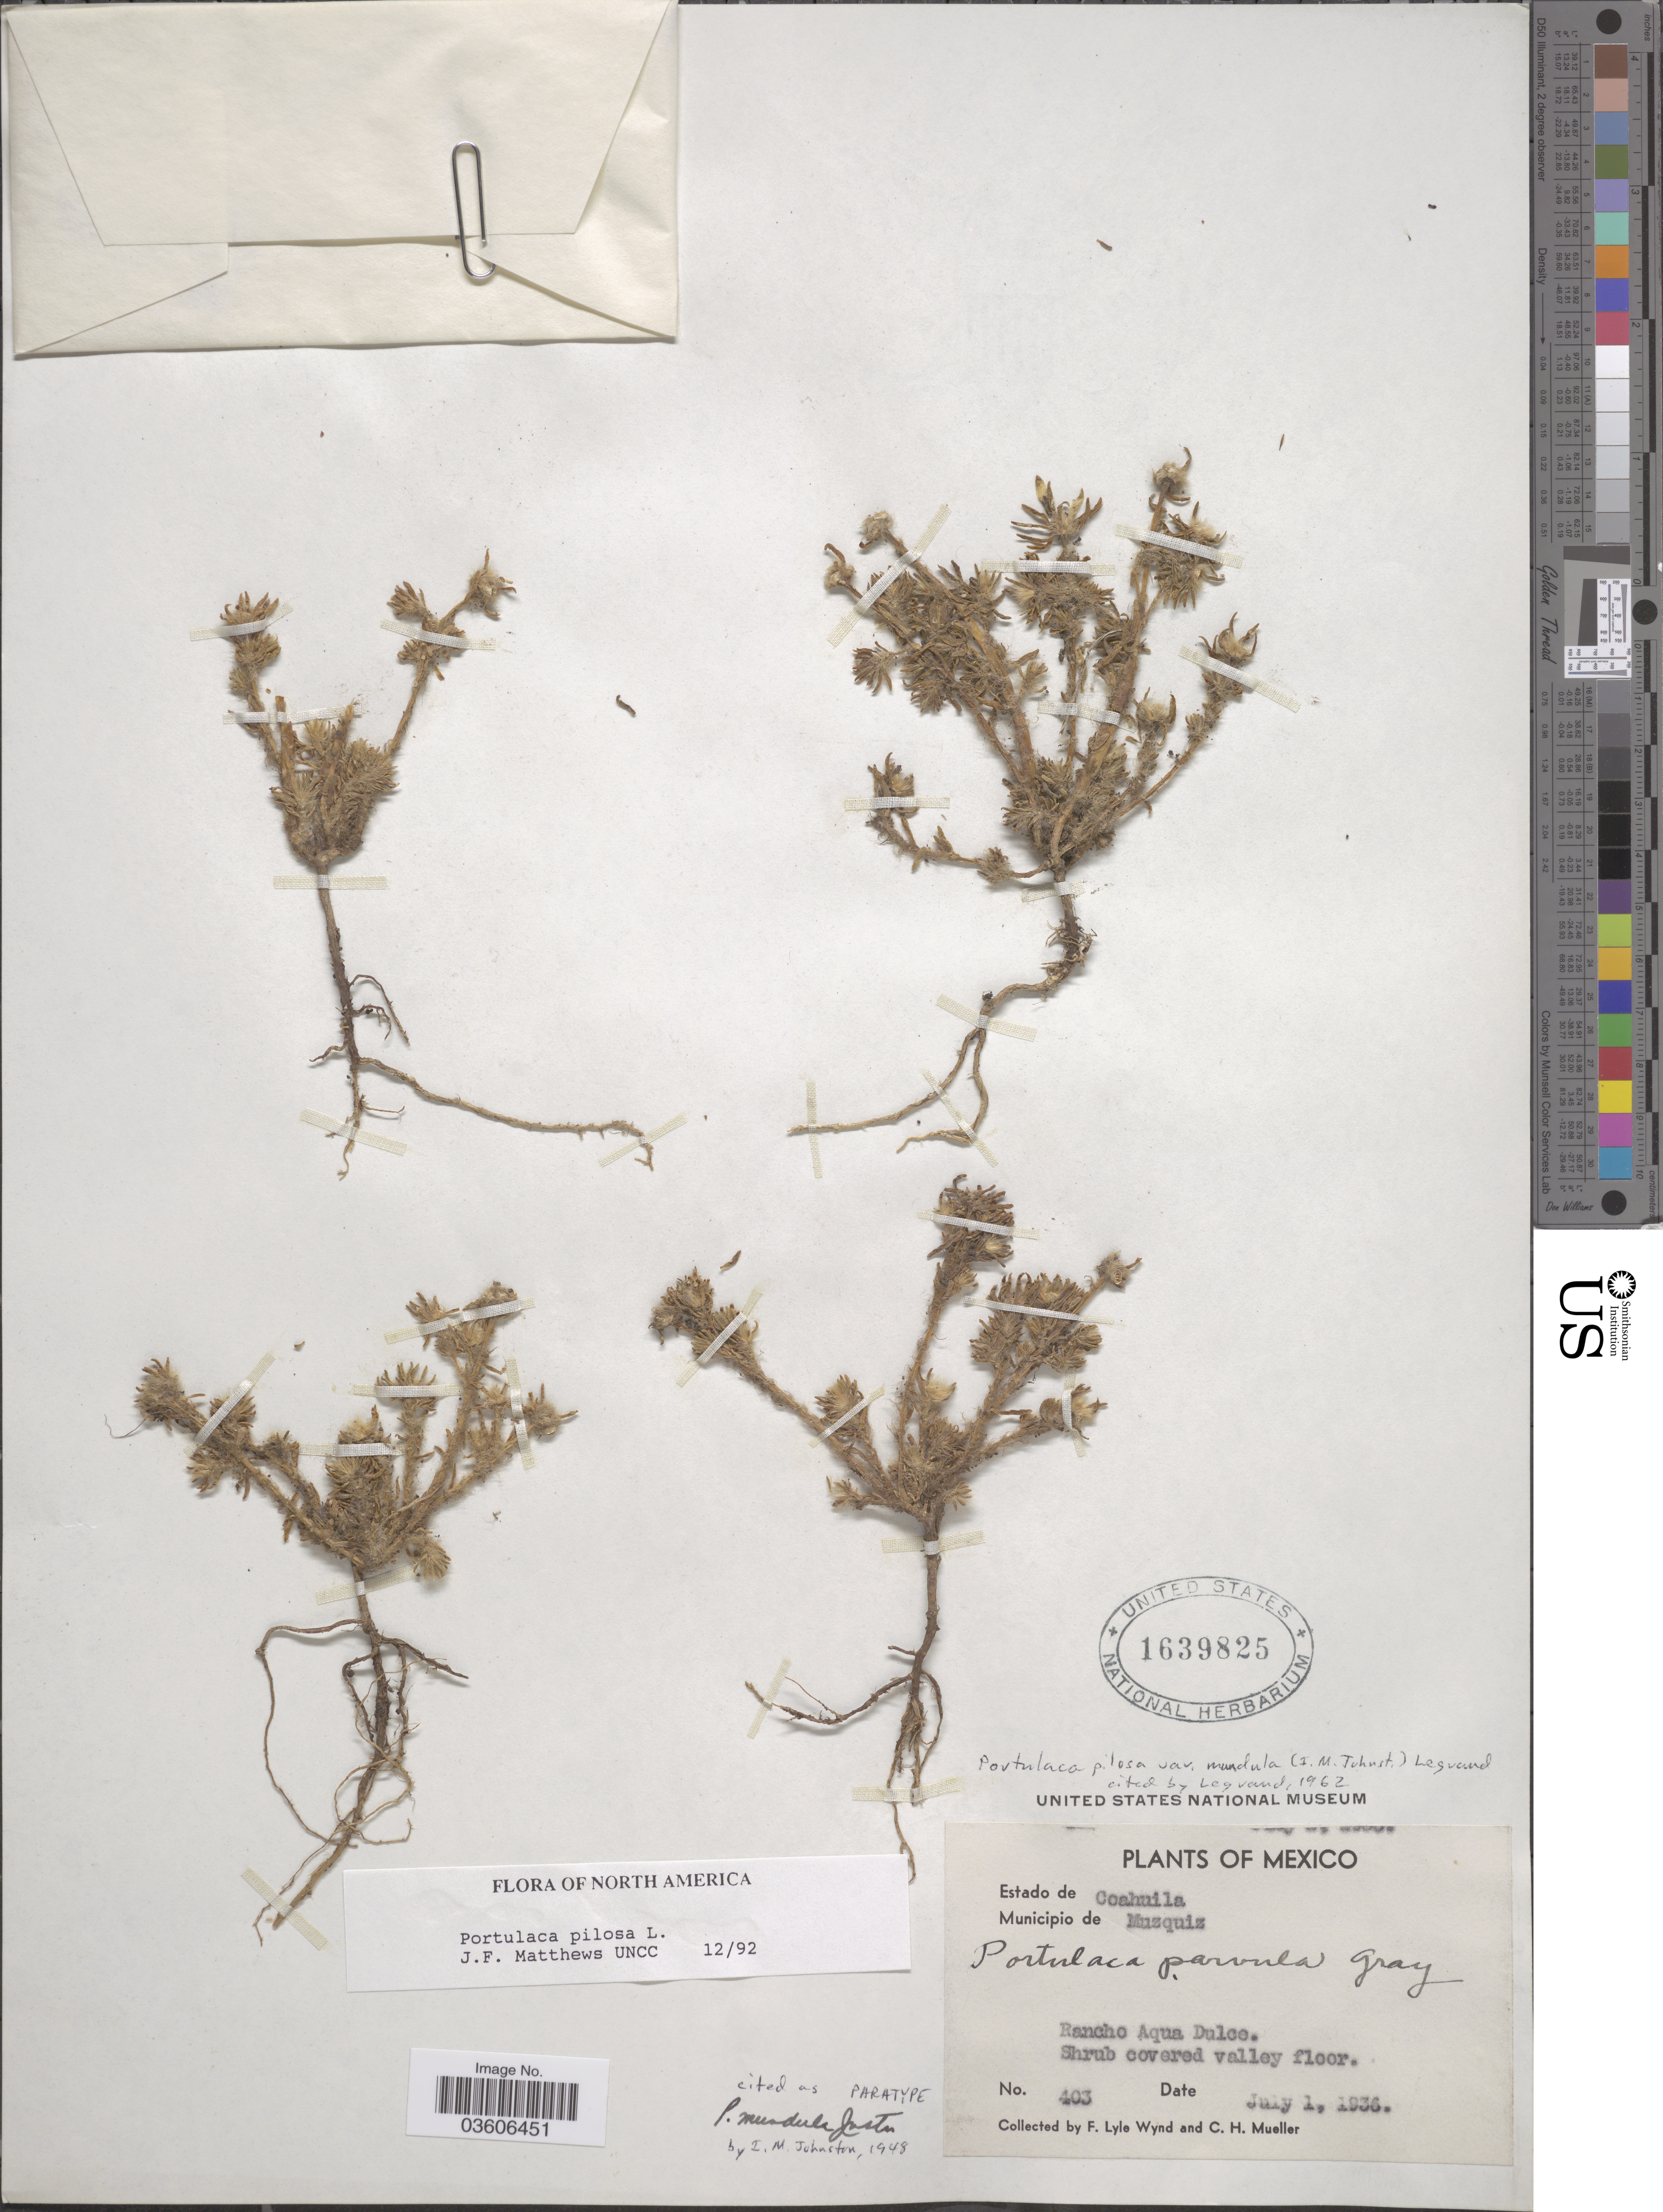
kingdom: Plantae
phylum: Tracheophyta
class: Magnoliopsida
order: Caryophyllales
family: Portulacaceae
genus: Portulaca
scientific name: Portulaca pilosa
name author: L.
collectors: F. L. Wynd & C. H. Mueller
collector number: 403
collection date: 1936-07-01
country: Mexico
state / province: Coahuila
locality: Municipio de Muzquiz. Rancho Aqua Dulce.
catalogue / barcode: US 1639825